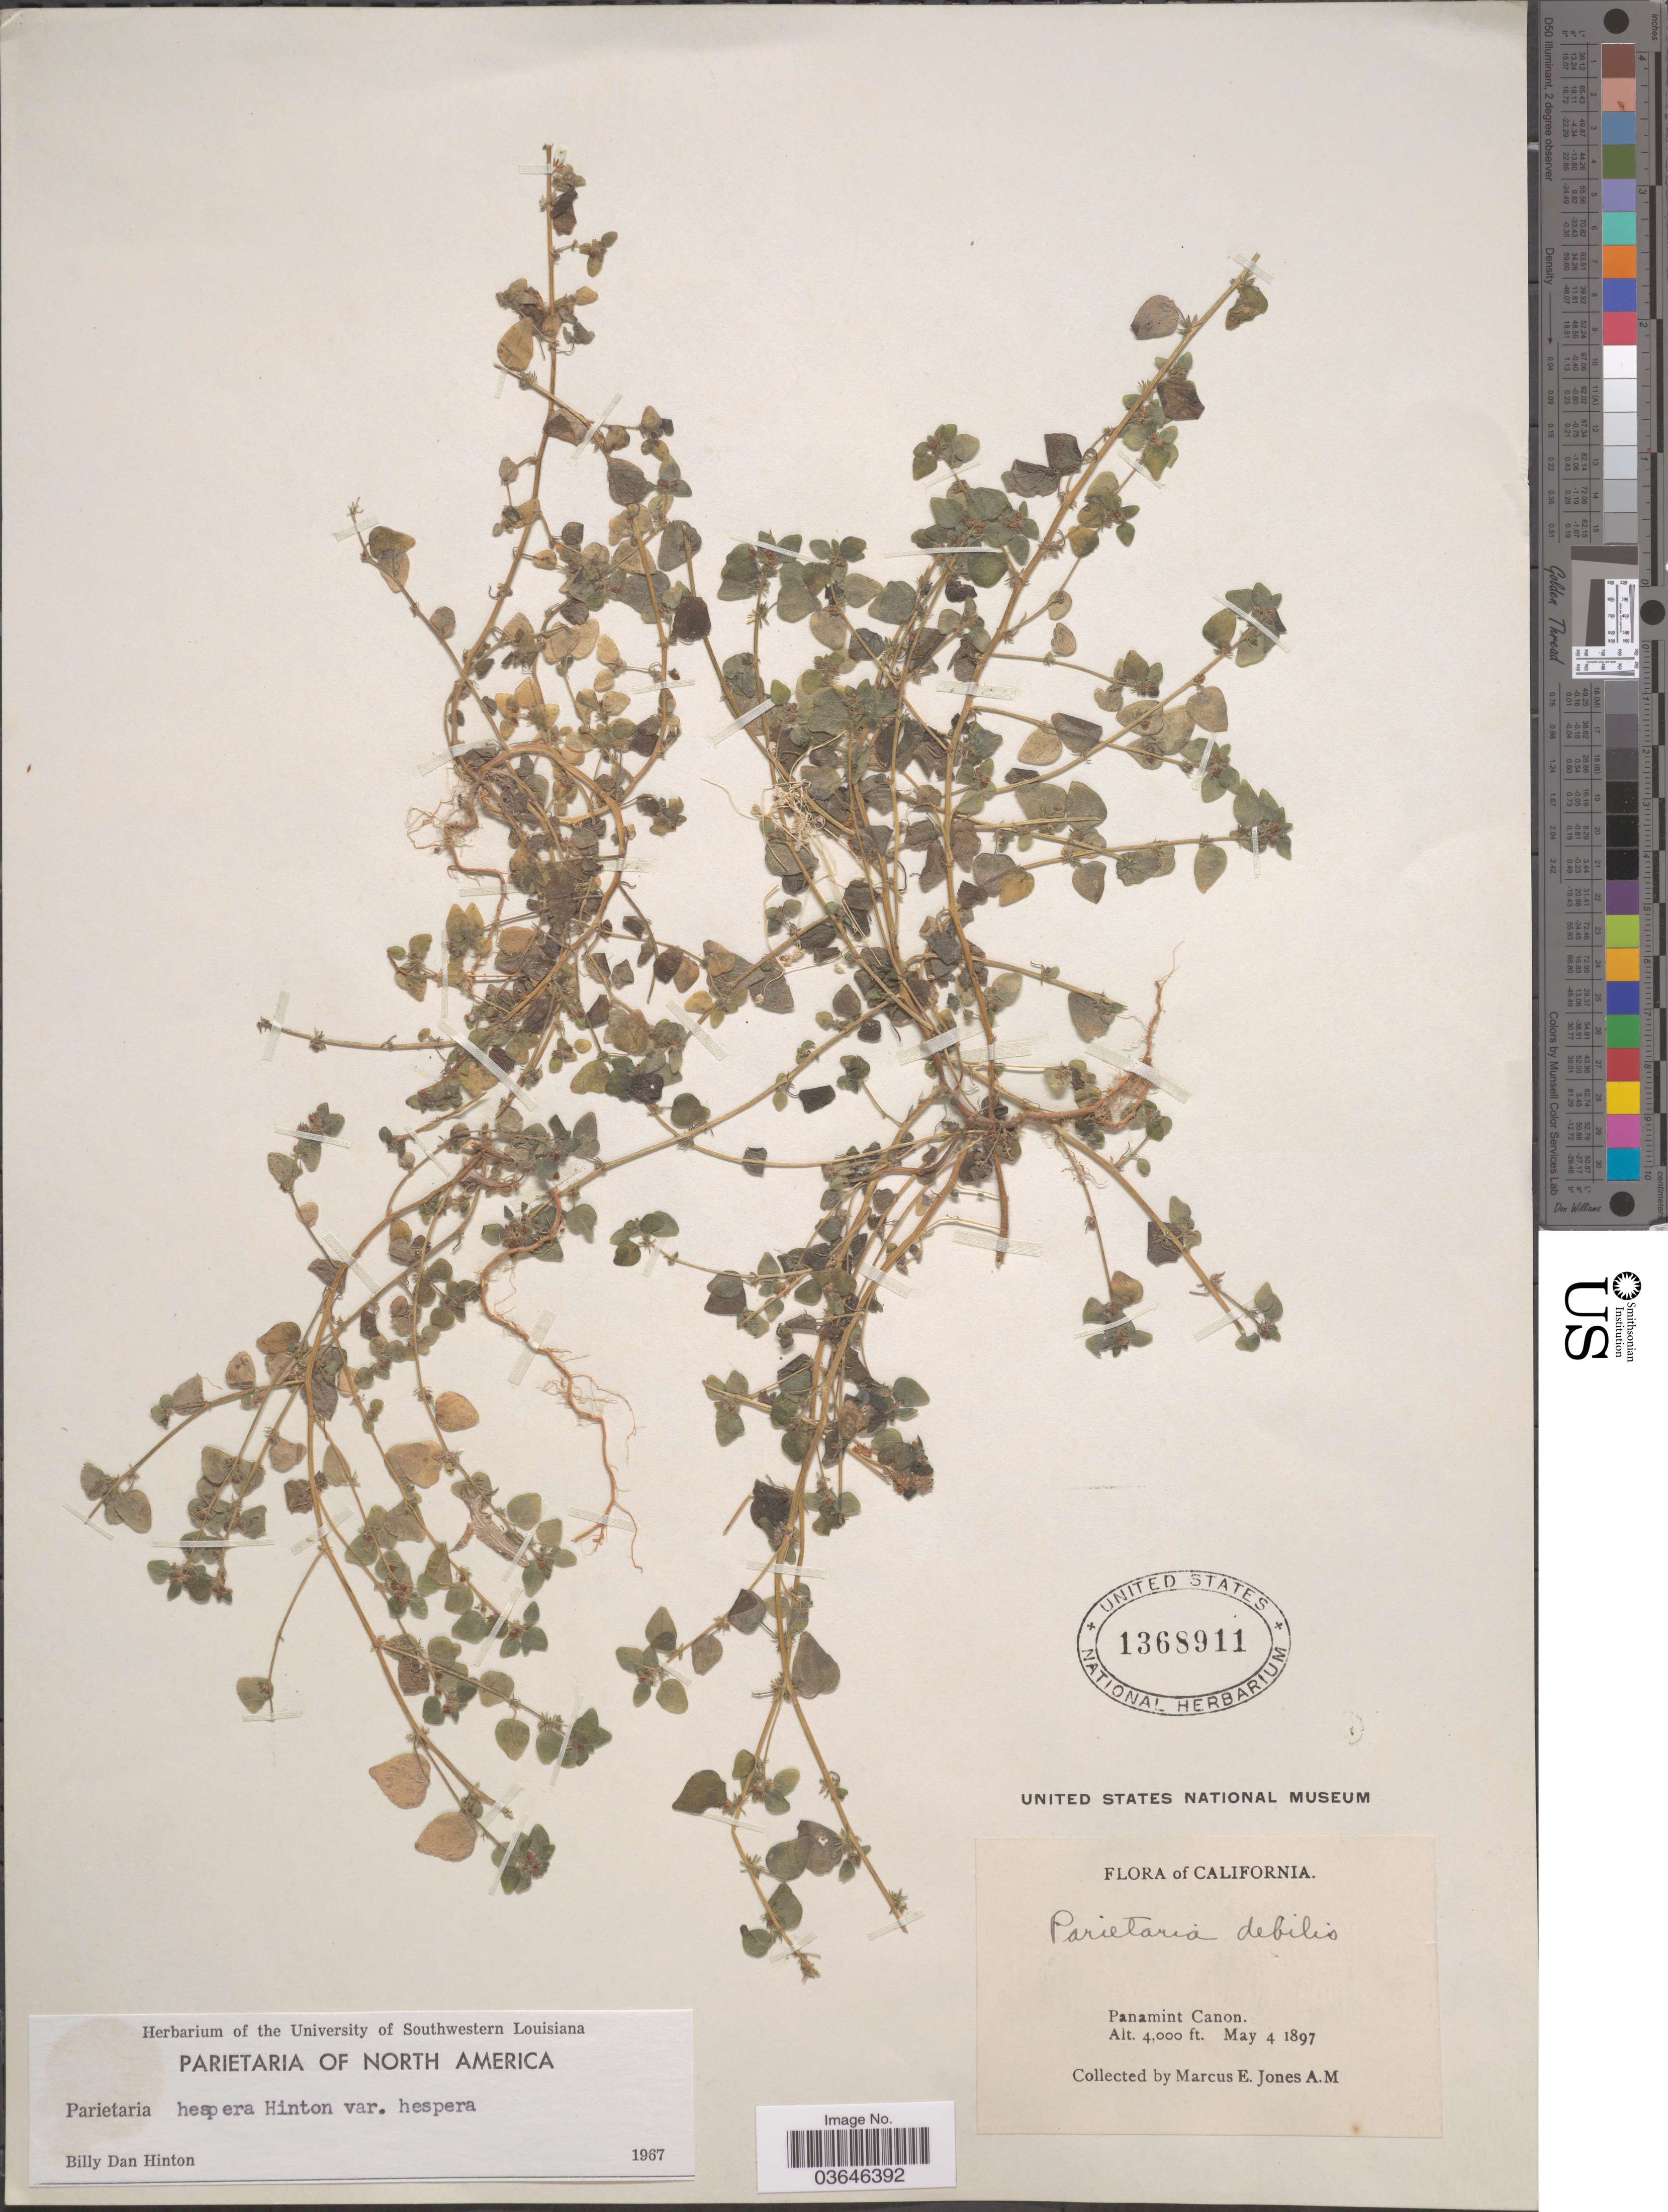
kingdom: Plantae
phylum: Tracheophyta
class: Magnoliopsida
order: Rosales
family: Urticaceae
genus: Parietaria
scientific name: Parietaria hespera var. hespera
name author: Hinton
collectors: M. E. Jones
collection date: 1897-05-04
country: United States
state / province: California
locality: Panamint Canon.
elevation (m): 1219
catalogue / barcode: US 1368911